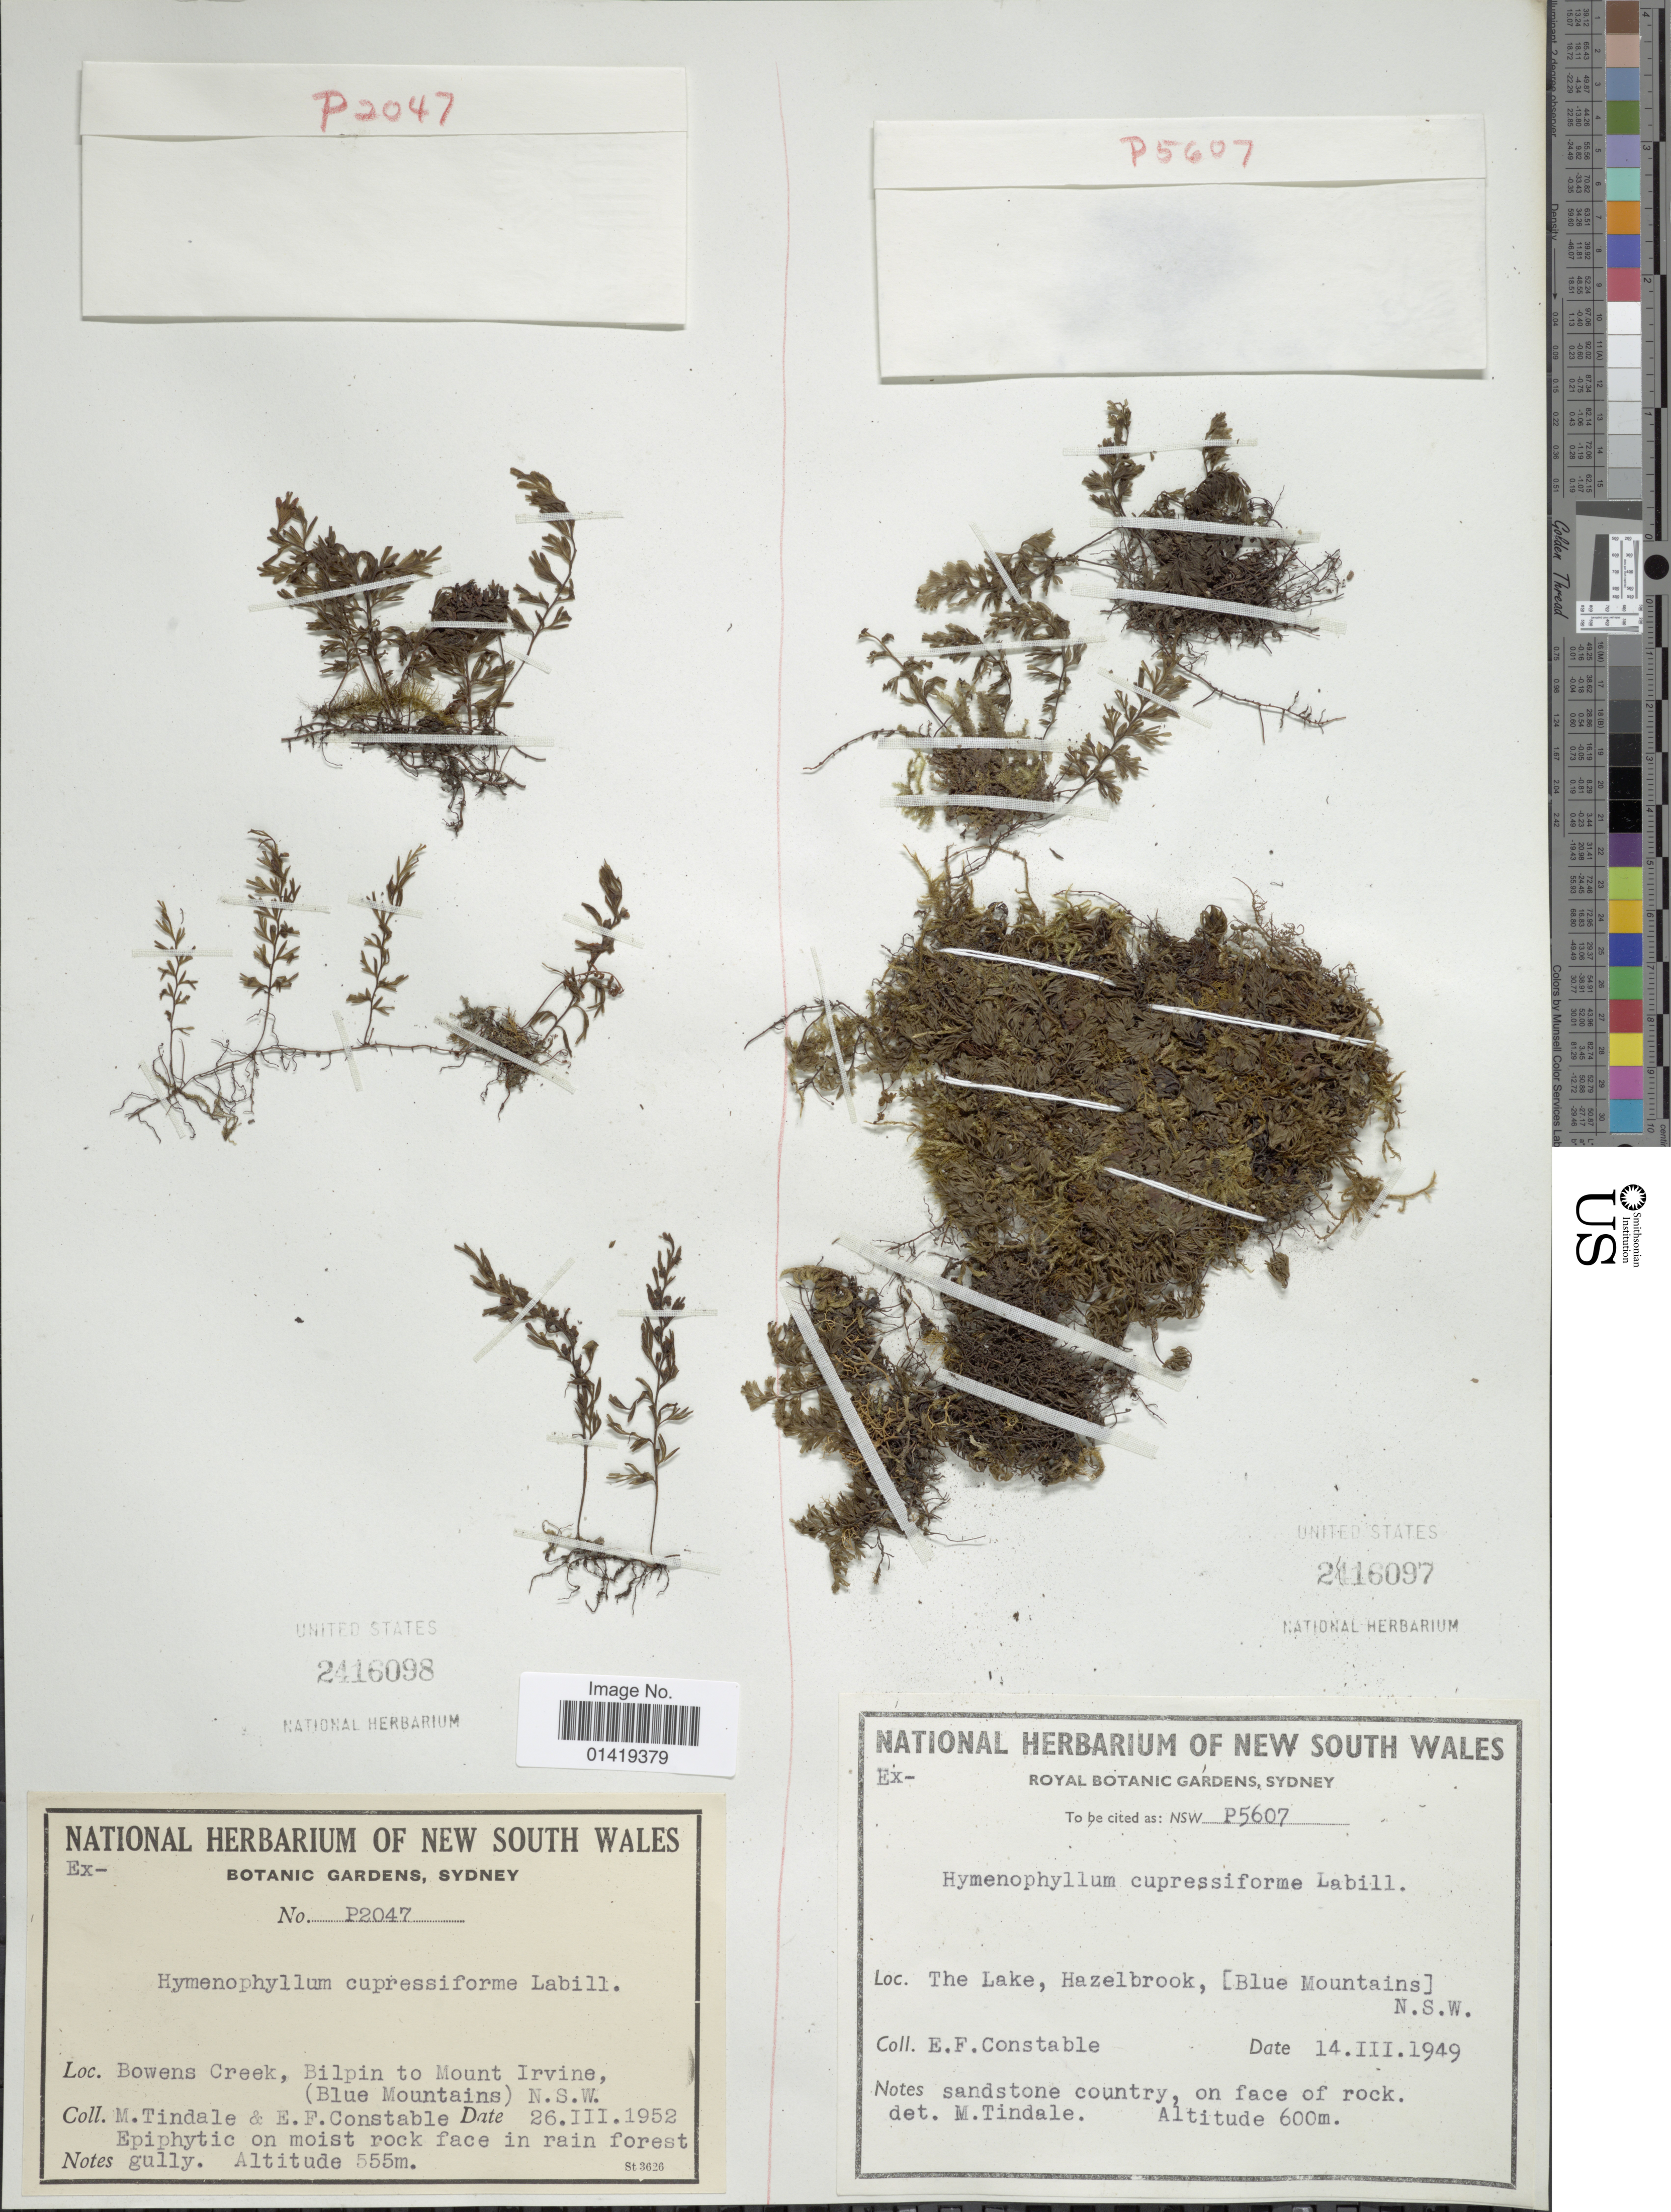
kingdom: Plantae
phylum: Tracheophyta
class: Polypodiopsida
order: Hymenophyllales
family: Hymenophyllaceae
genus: Hymenophyllum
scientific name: Hymenophyllum cupressiforme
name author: Labill.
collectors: M. D. Tindale & E. F. Constable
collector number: P2047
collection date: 1952-03-26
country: Australia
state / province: New South Wales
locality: Bowens Creek Bilpin to Mount Irvine Blue Mountains, NSW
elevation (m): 555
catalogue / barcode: US 2416098